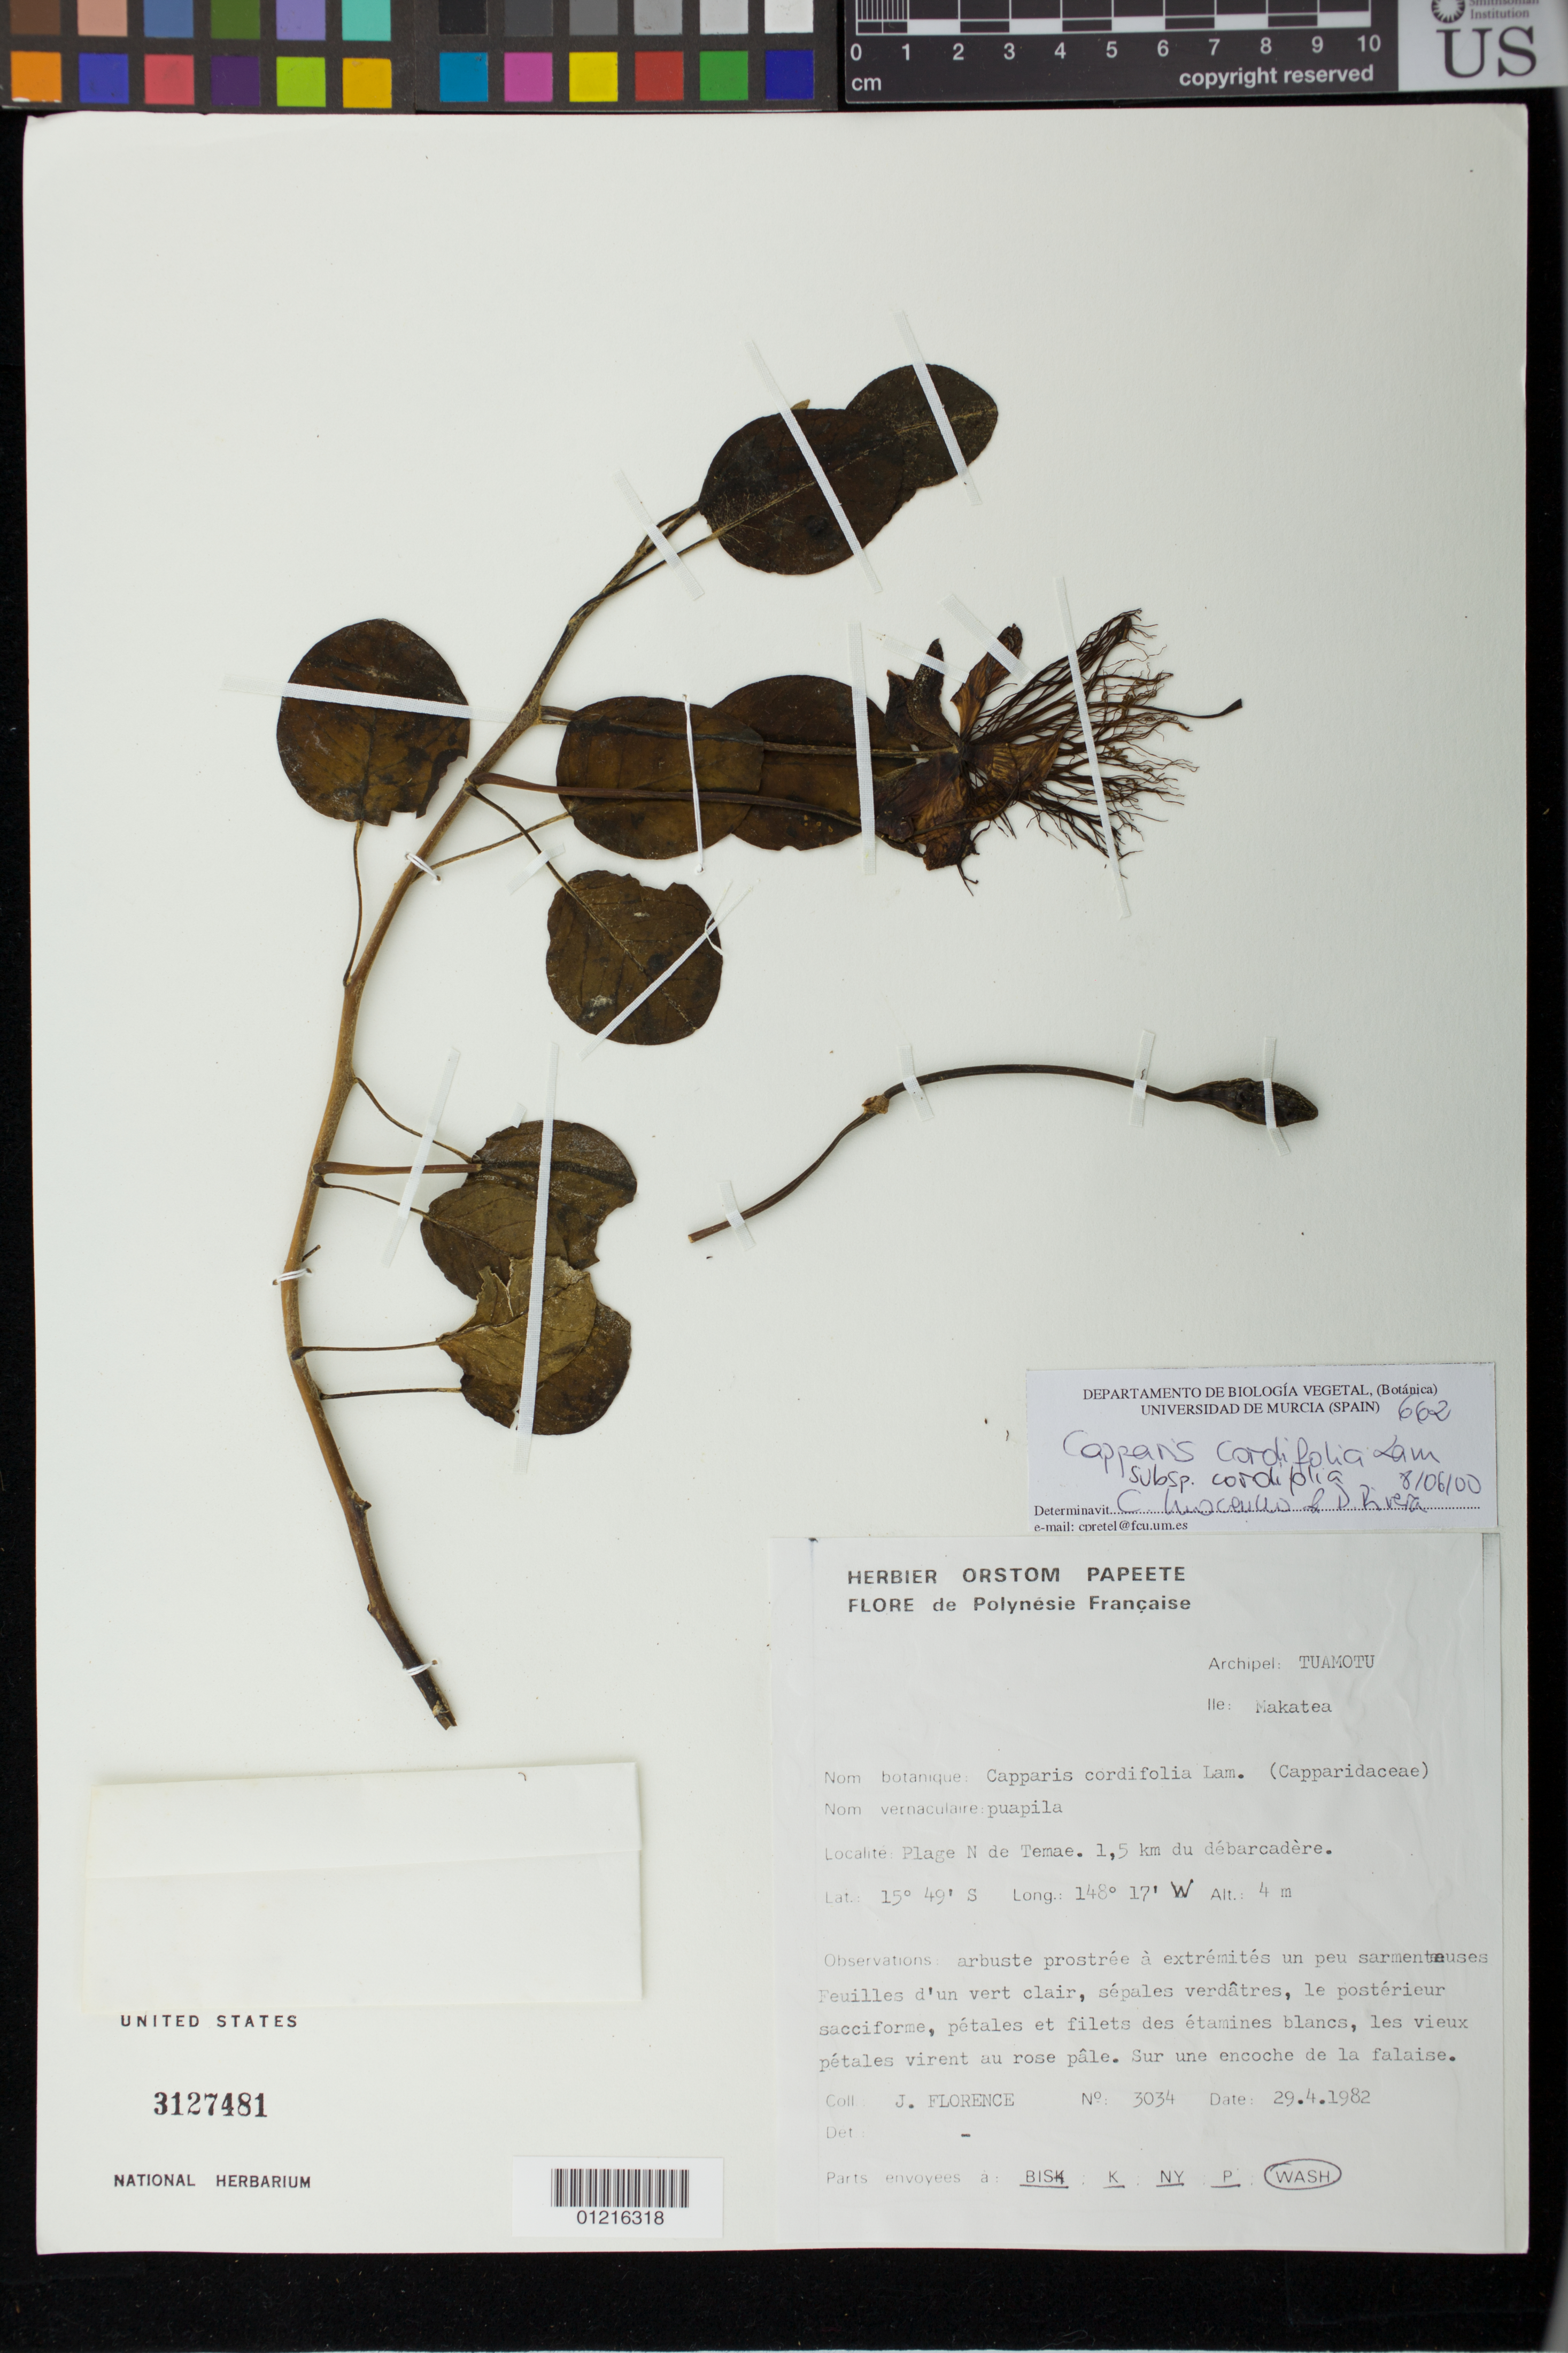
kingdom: Plantae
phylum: Tracheophyta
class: Magnoliopsida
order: Brassicales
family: Capparaceae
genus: Capparis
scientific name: Capparis spinosa subsp. cordifolia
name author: (Lam.) Fici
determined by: Wagner, W. L., (BOT), Smithsonian Institution - National Museum of Natural History (UNITED STATES)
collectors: J. Florence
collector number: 3034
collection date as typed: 29 Apr 1982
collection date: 1982-04-29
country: French Polynesia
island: Makatea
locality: Plage N de temae. 1.5 km du dèbarcadère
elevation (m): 4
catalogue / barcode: US 3127481